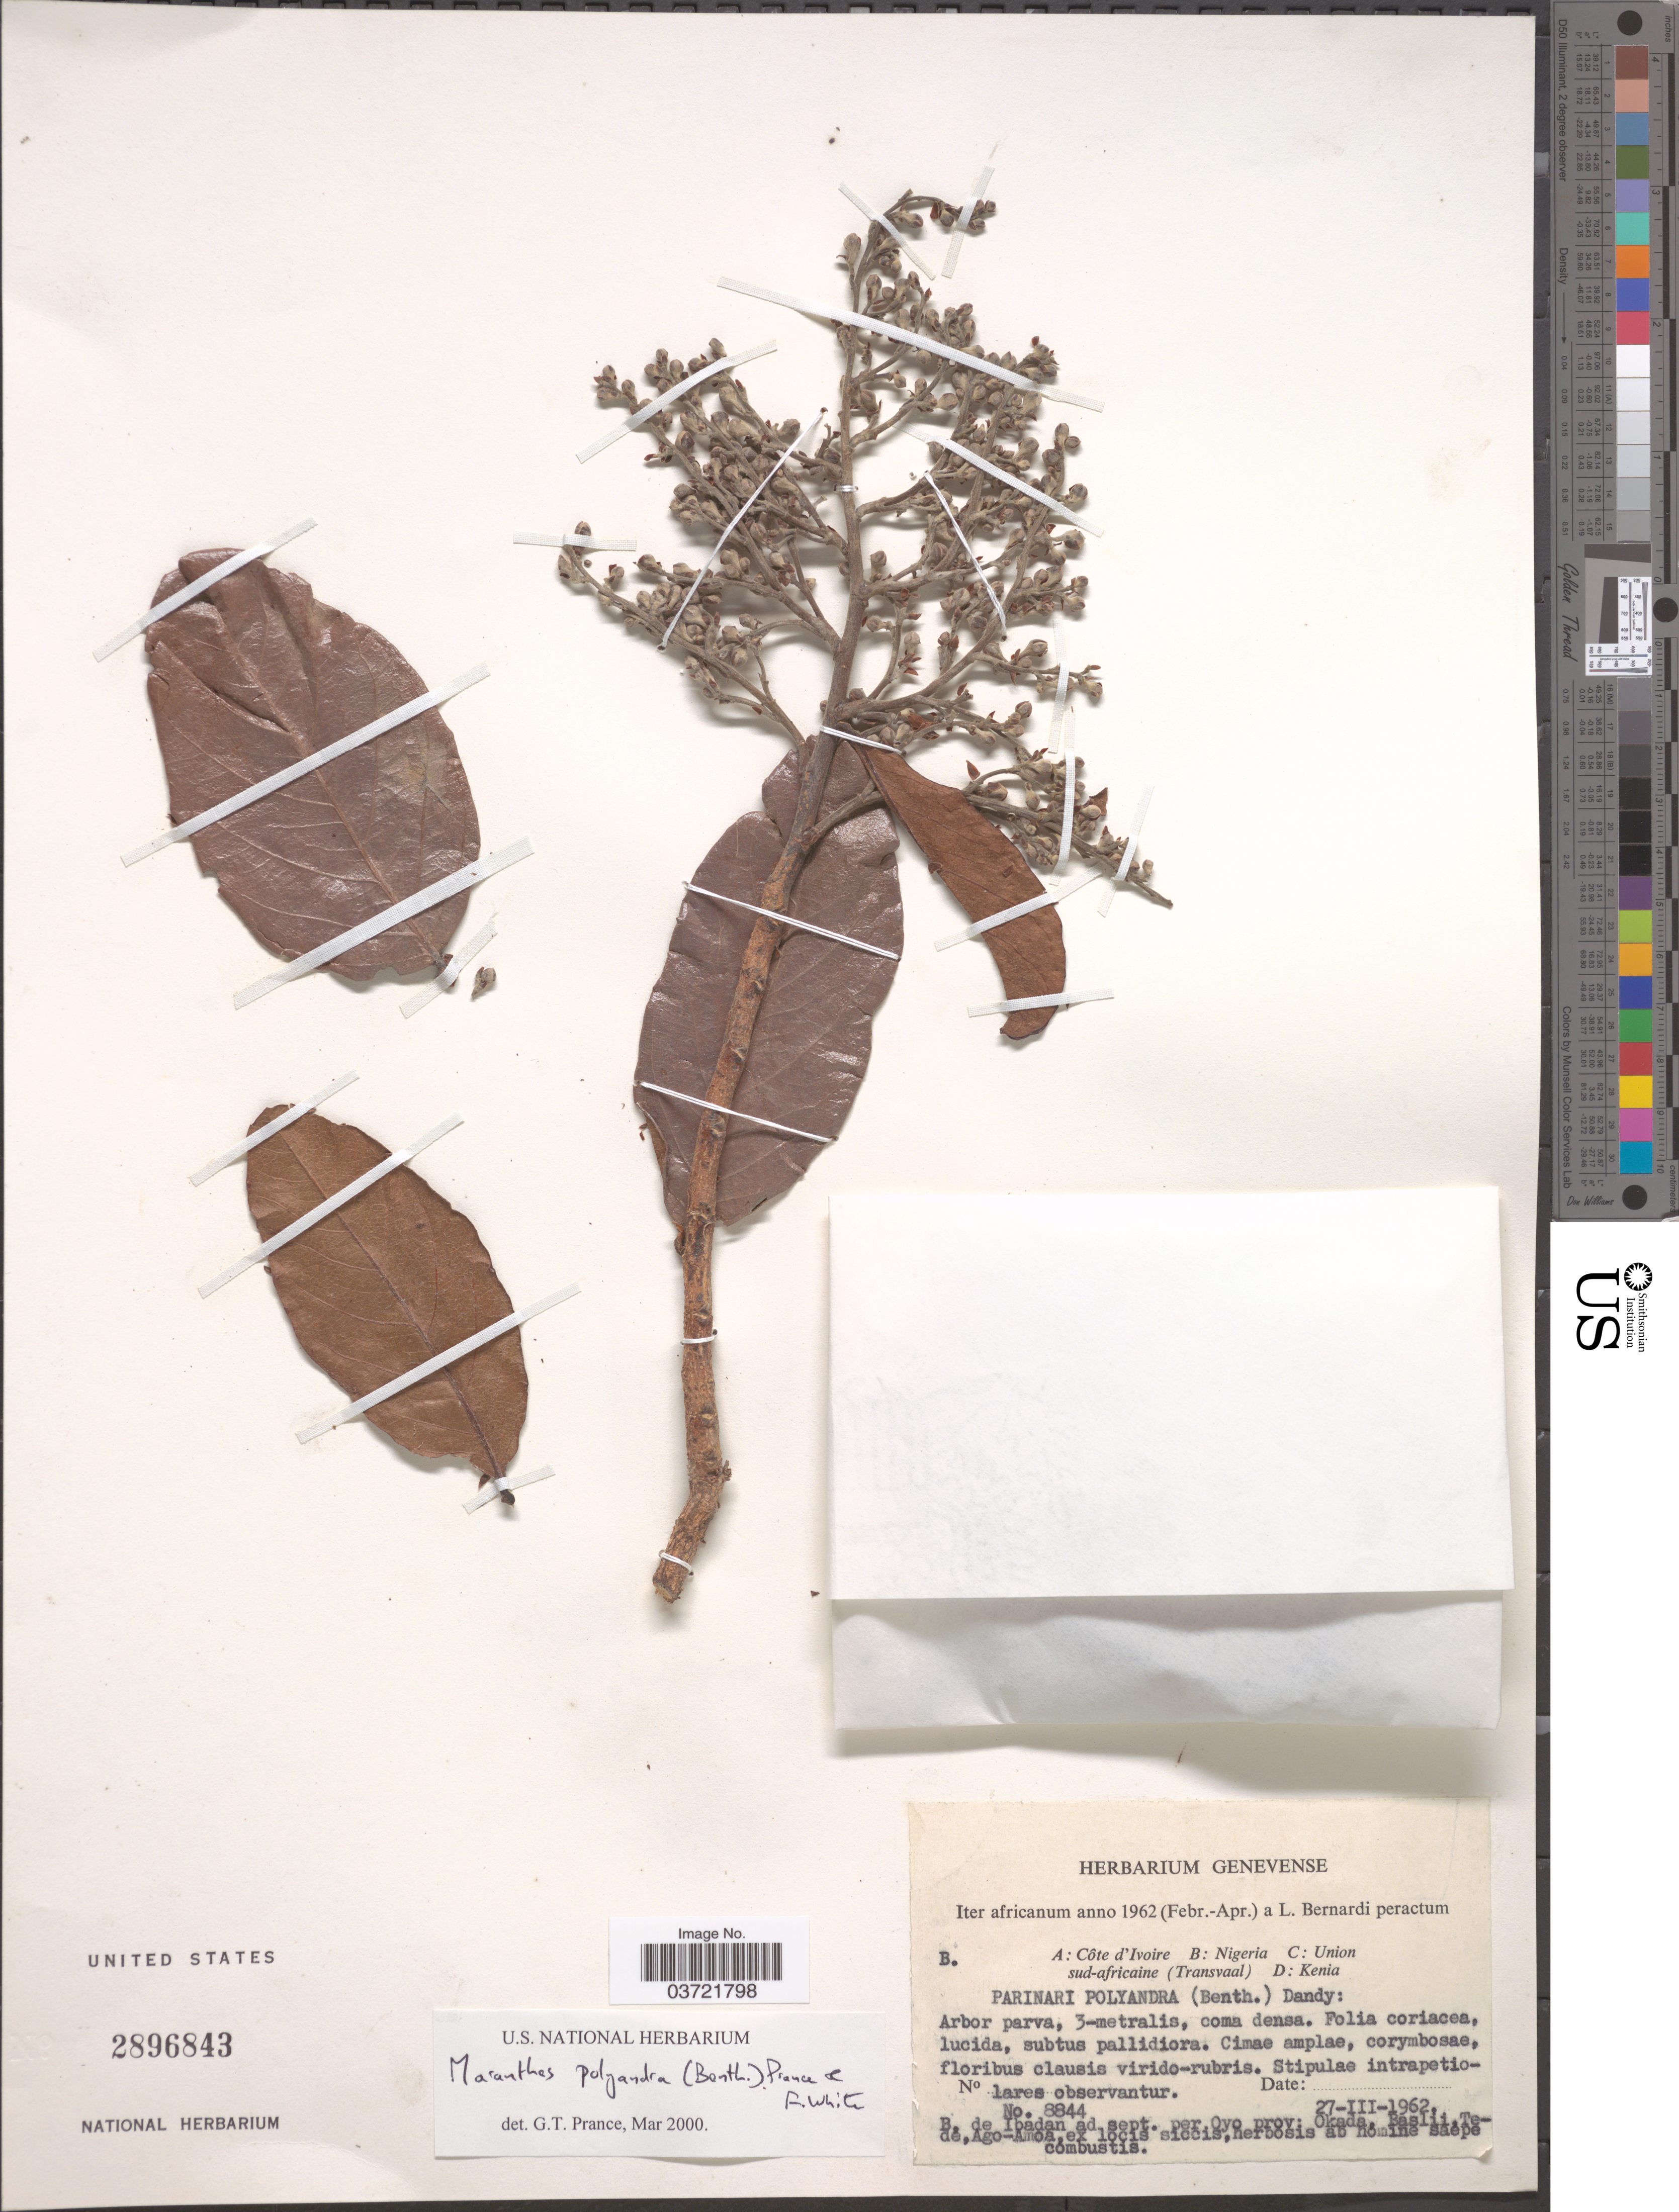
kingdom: Plantae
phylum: Tracheophyta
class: Magnoliopsida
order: Malpighiales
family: Chrysobalanaceae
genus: Maranthes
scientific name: Maranthes polyandra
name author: (Benth.) Prance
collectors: L. Bernardi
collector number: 8844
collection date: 1962-03-27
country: Nigeria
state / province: Oyo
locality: De Ibadan ad sept. per Oyo prov: Okada, Baslii, Tede, Ago-Amoa.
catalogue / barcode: US 2896843